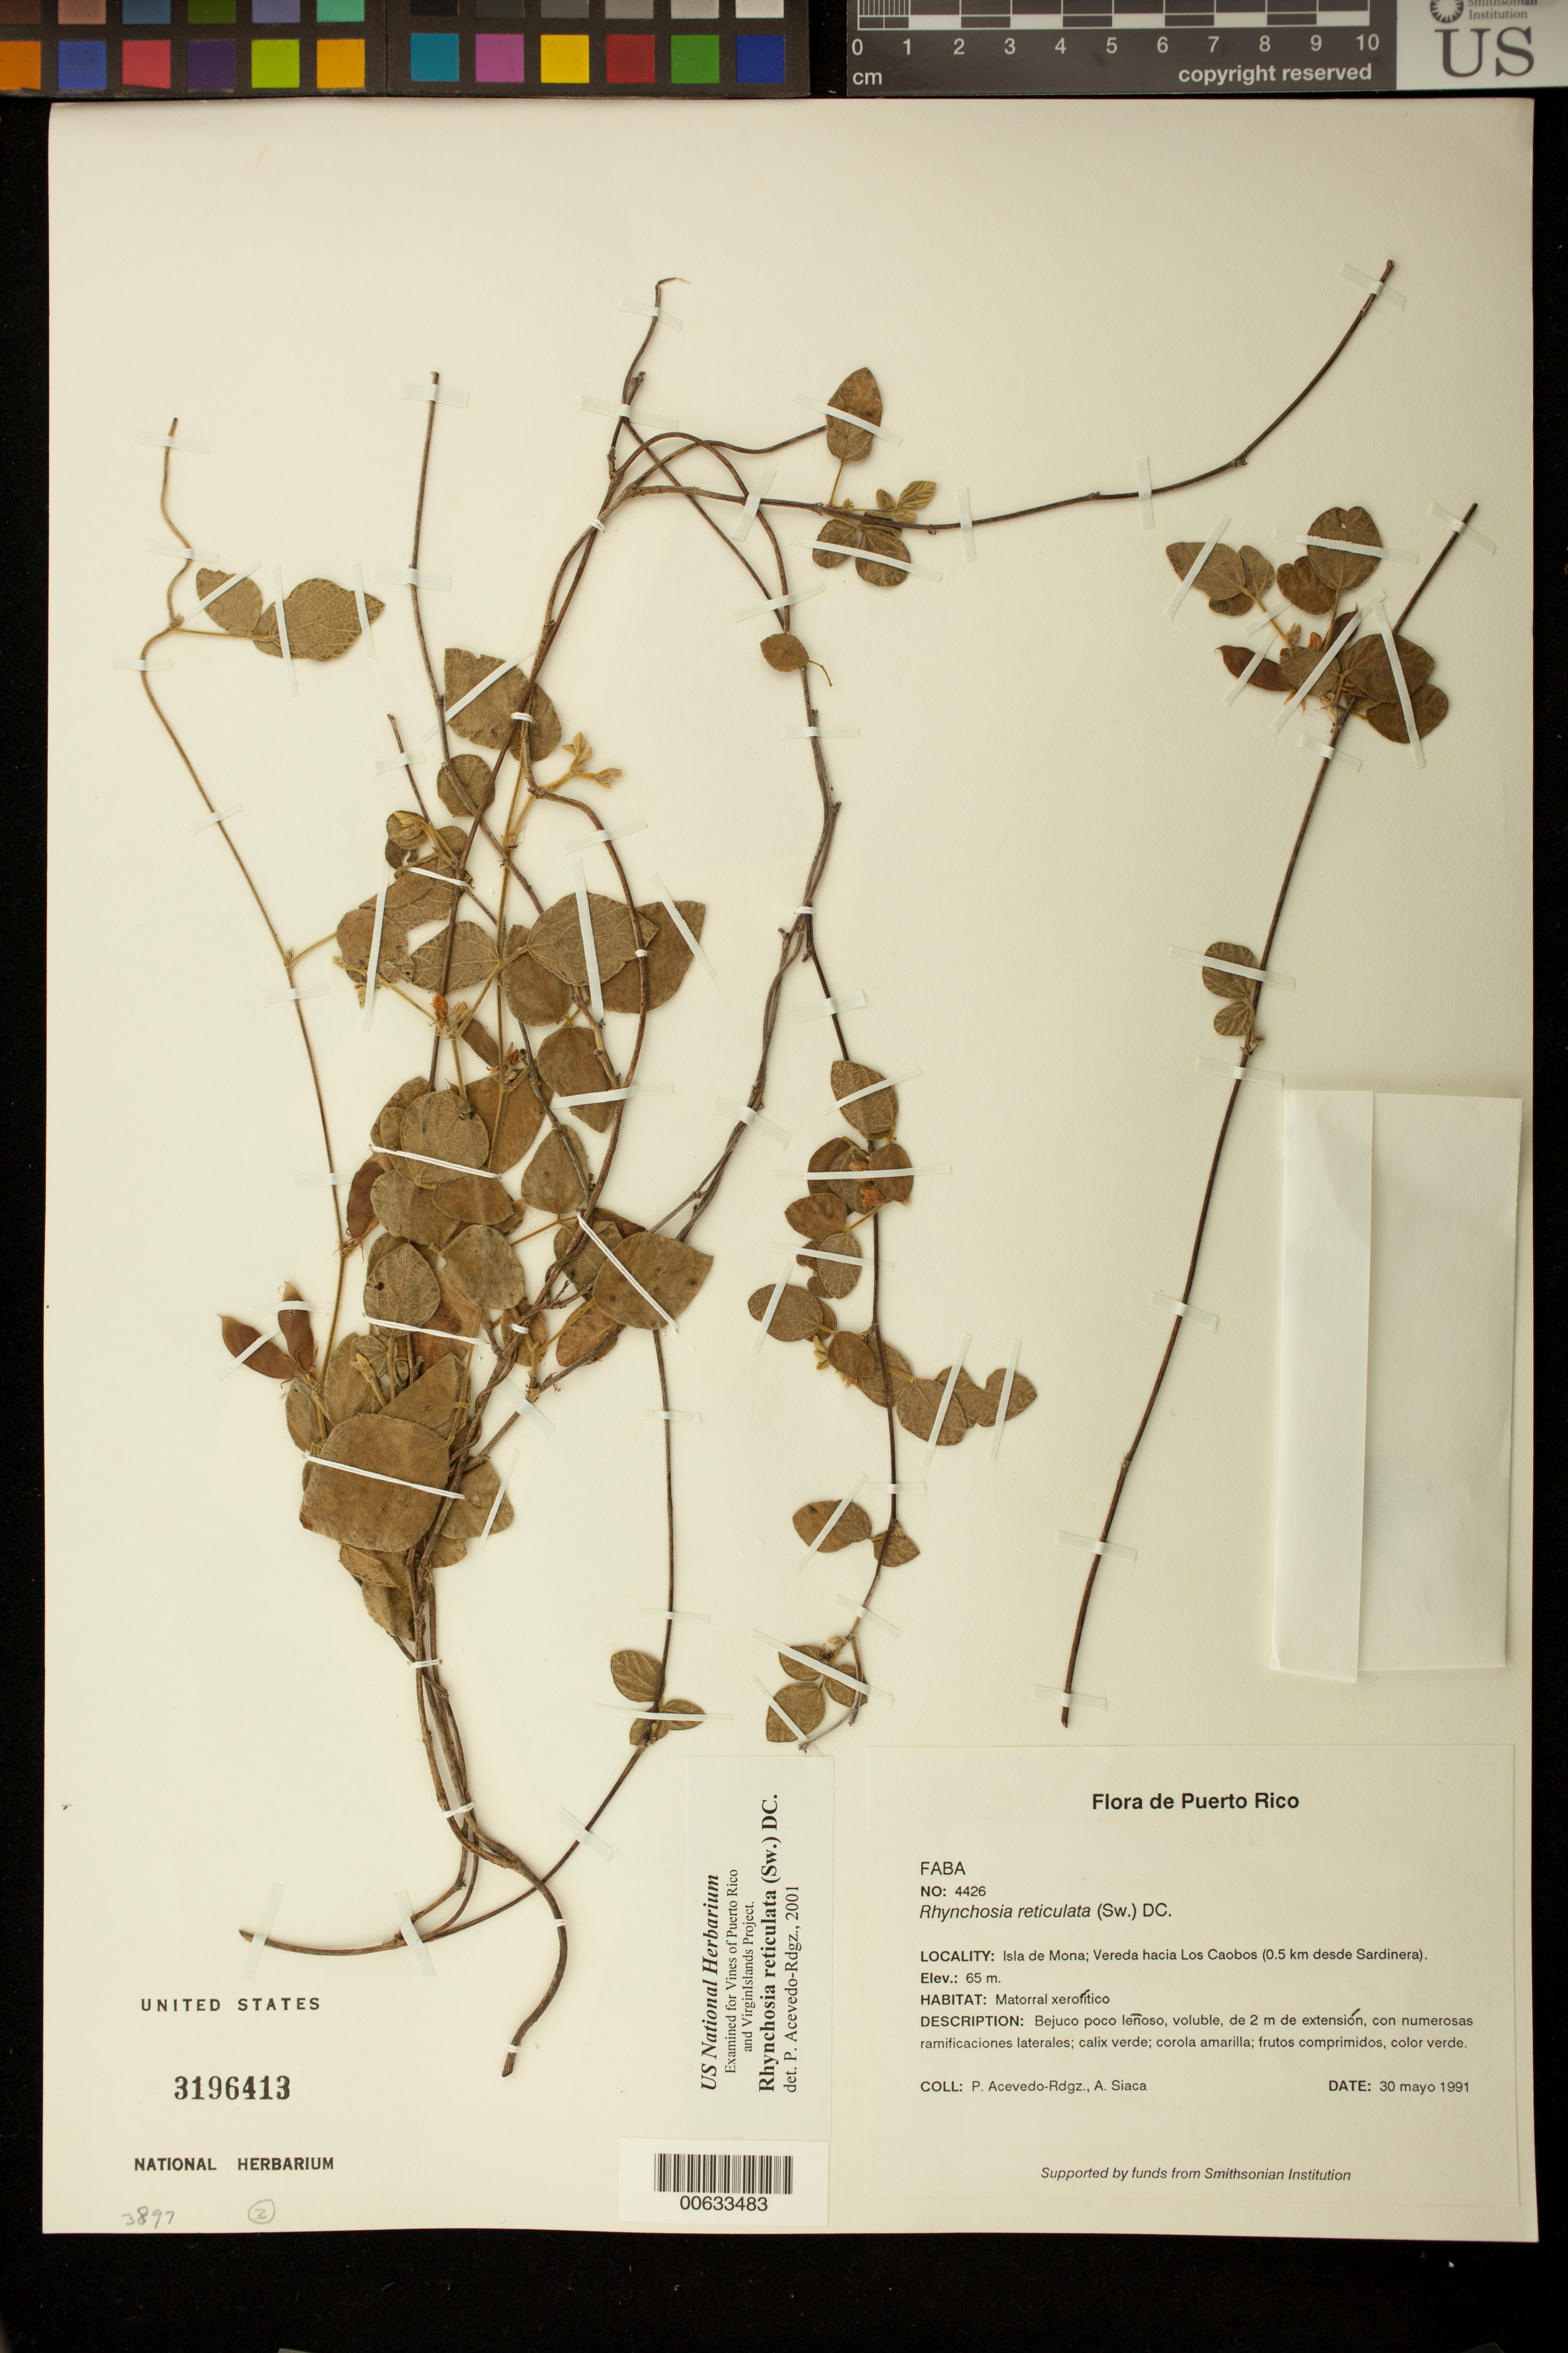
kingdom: Plantae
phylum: Tracheophyta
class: Magnoliopsida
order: Fabales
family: Fabaceae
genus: Rhynchosia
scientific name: Rhynchosia reticulata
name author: (Sw.) DC.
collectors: P. Acevedo-Rodr. & A. Siaca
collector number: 4426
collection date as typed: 30 May 1991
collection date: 1991-05-30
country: Puerto Rico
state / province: Mayaguëz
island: Mona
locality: Isla de Mona; Vereda hacia Los Caobos (0.5 km desde Sardinera).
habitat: Matorral xerofitico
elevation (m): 65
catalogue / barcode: US 3196413